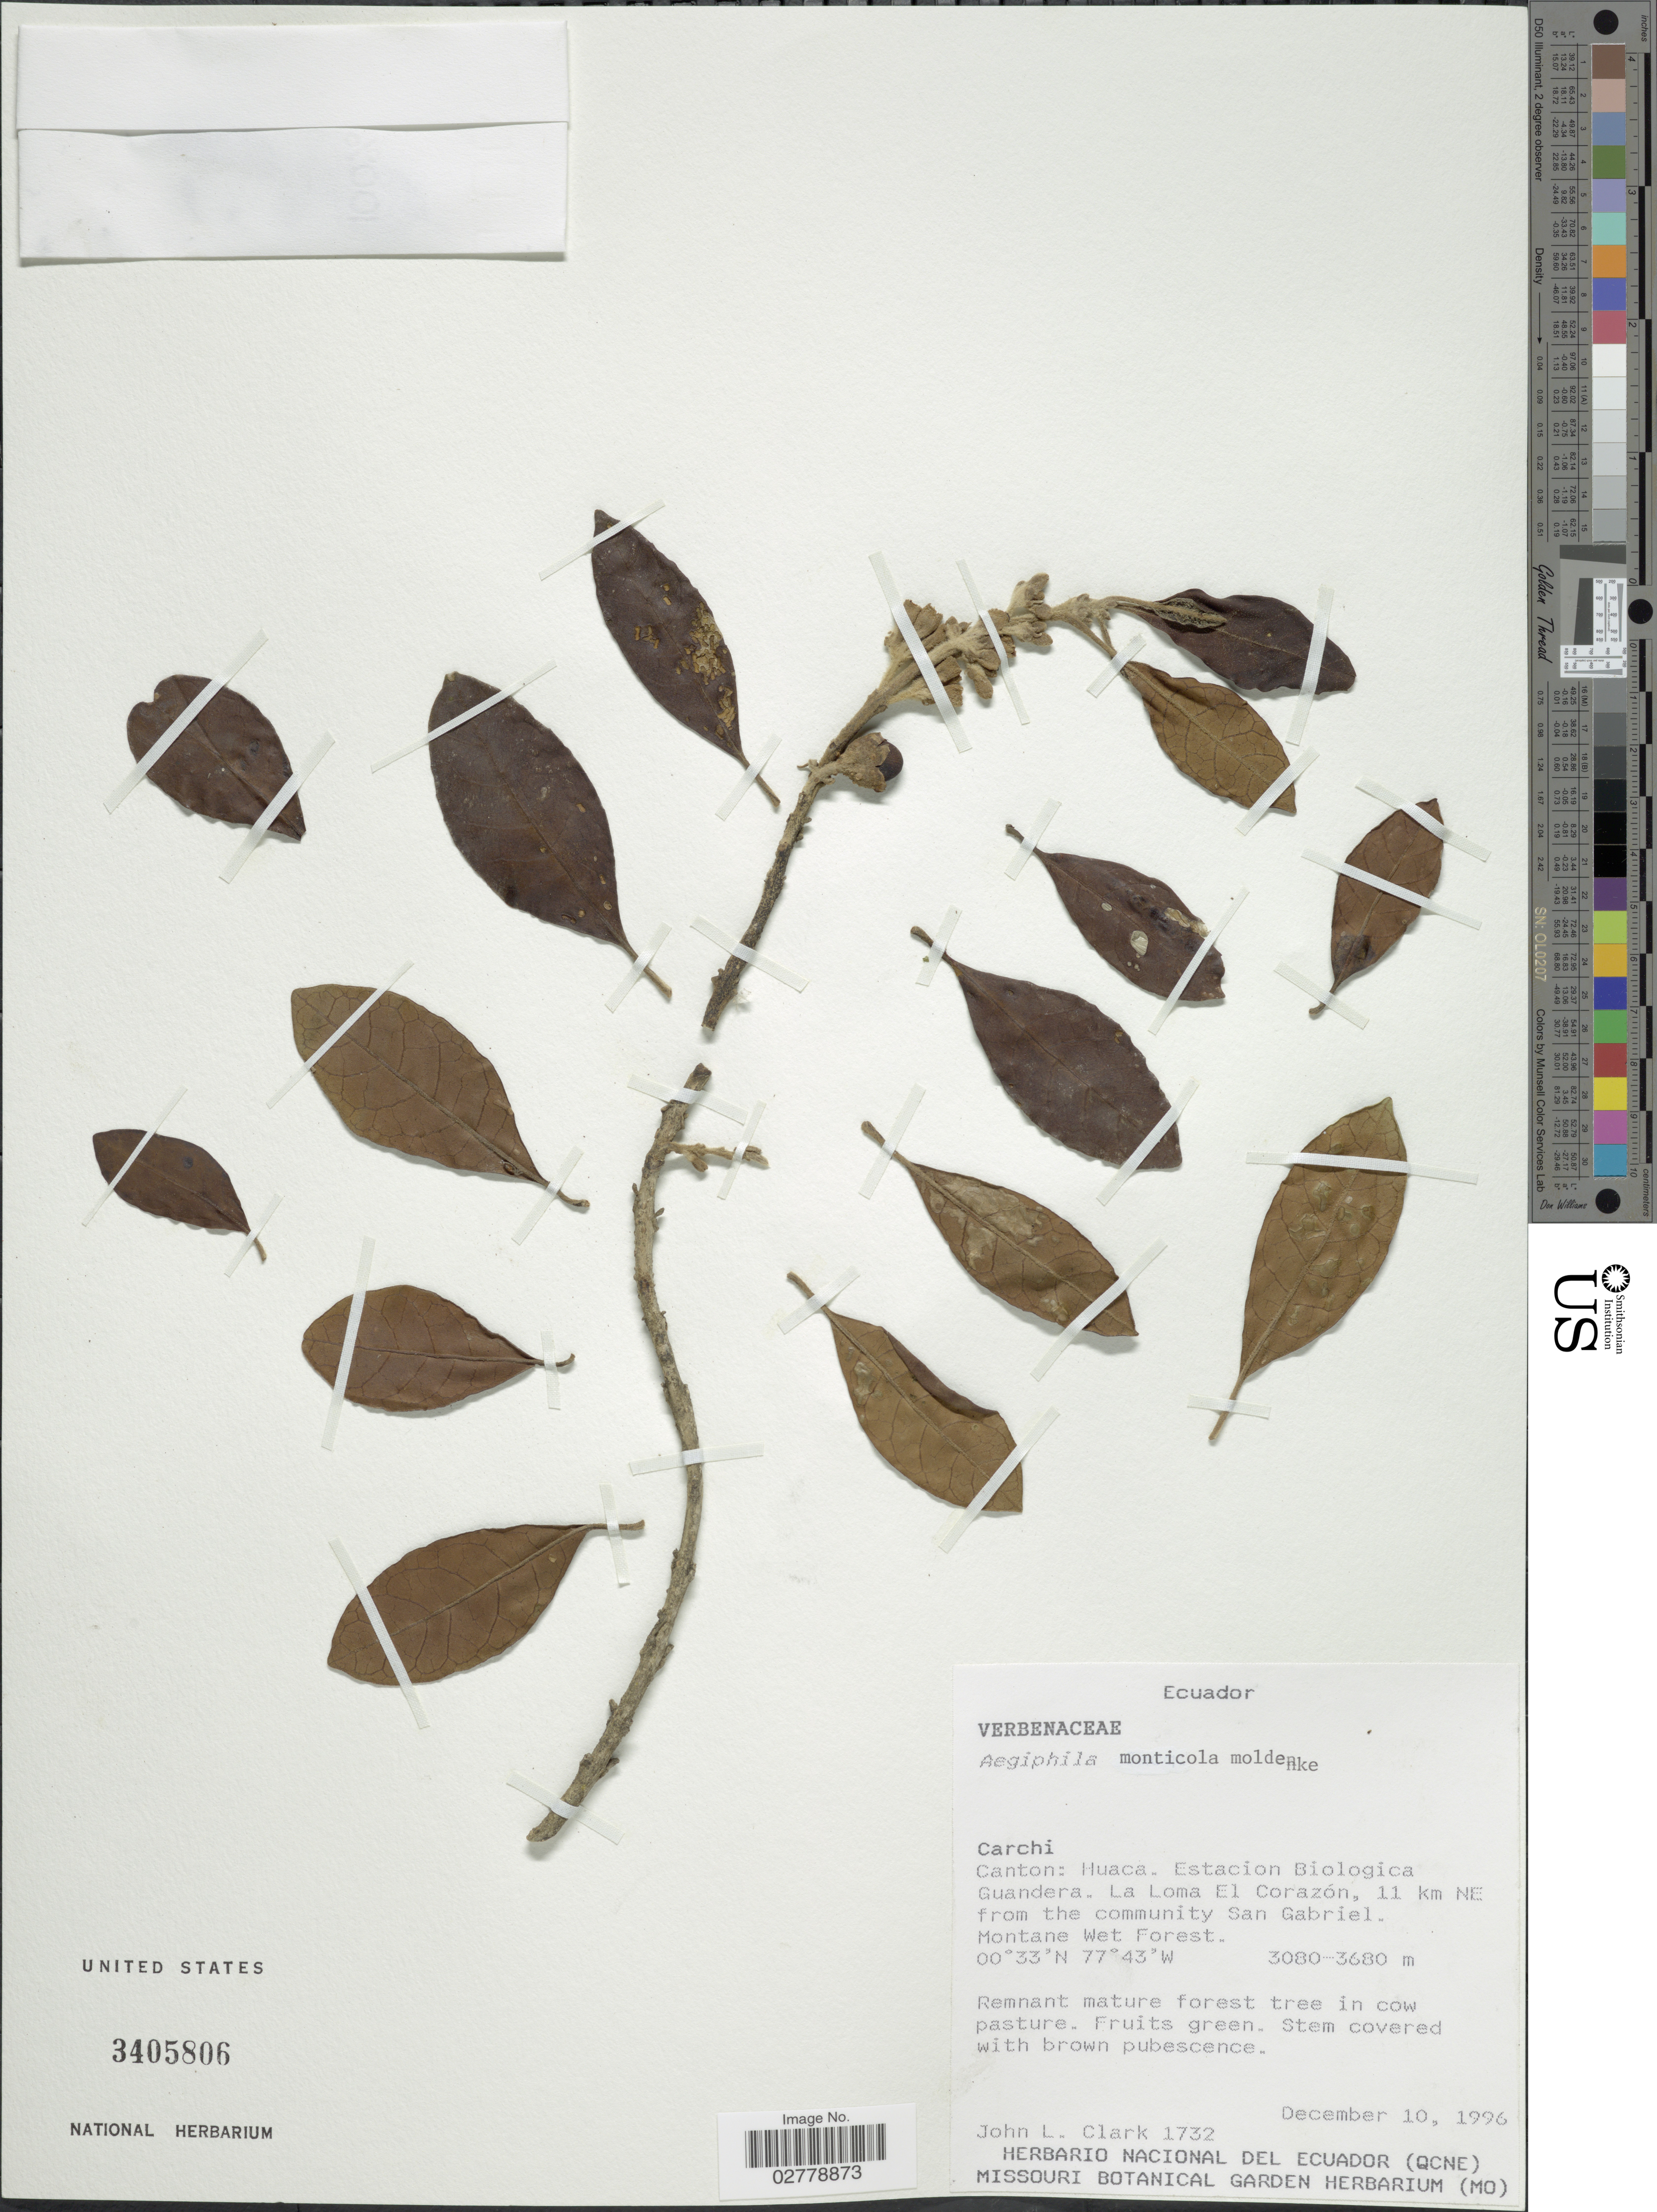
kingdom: Plantae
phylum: Tracheophyta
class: Magnoliopsida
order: Lamiales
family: Lamiaceae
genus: Aegiphila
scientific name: Aegiphila monticola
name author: Moldenke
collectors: J. L. Clark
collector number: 1732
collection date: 1995-12-10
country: Ecuador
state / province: Carchi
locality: Canton: Huaca. Estacion Biologica Guandera. La Loma El Corazón, 11 km NE from the community San Gabriel.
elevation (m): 3080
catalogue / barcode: US 3405806